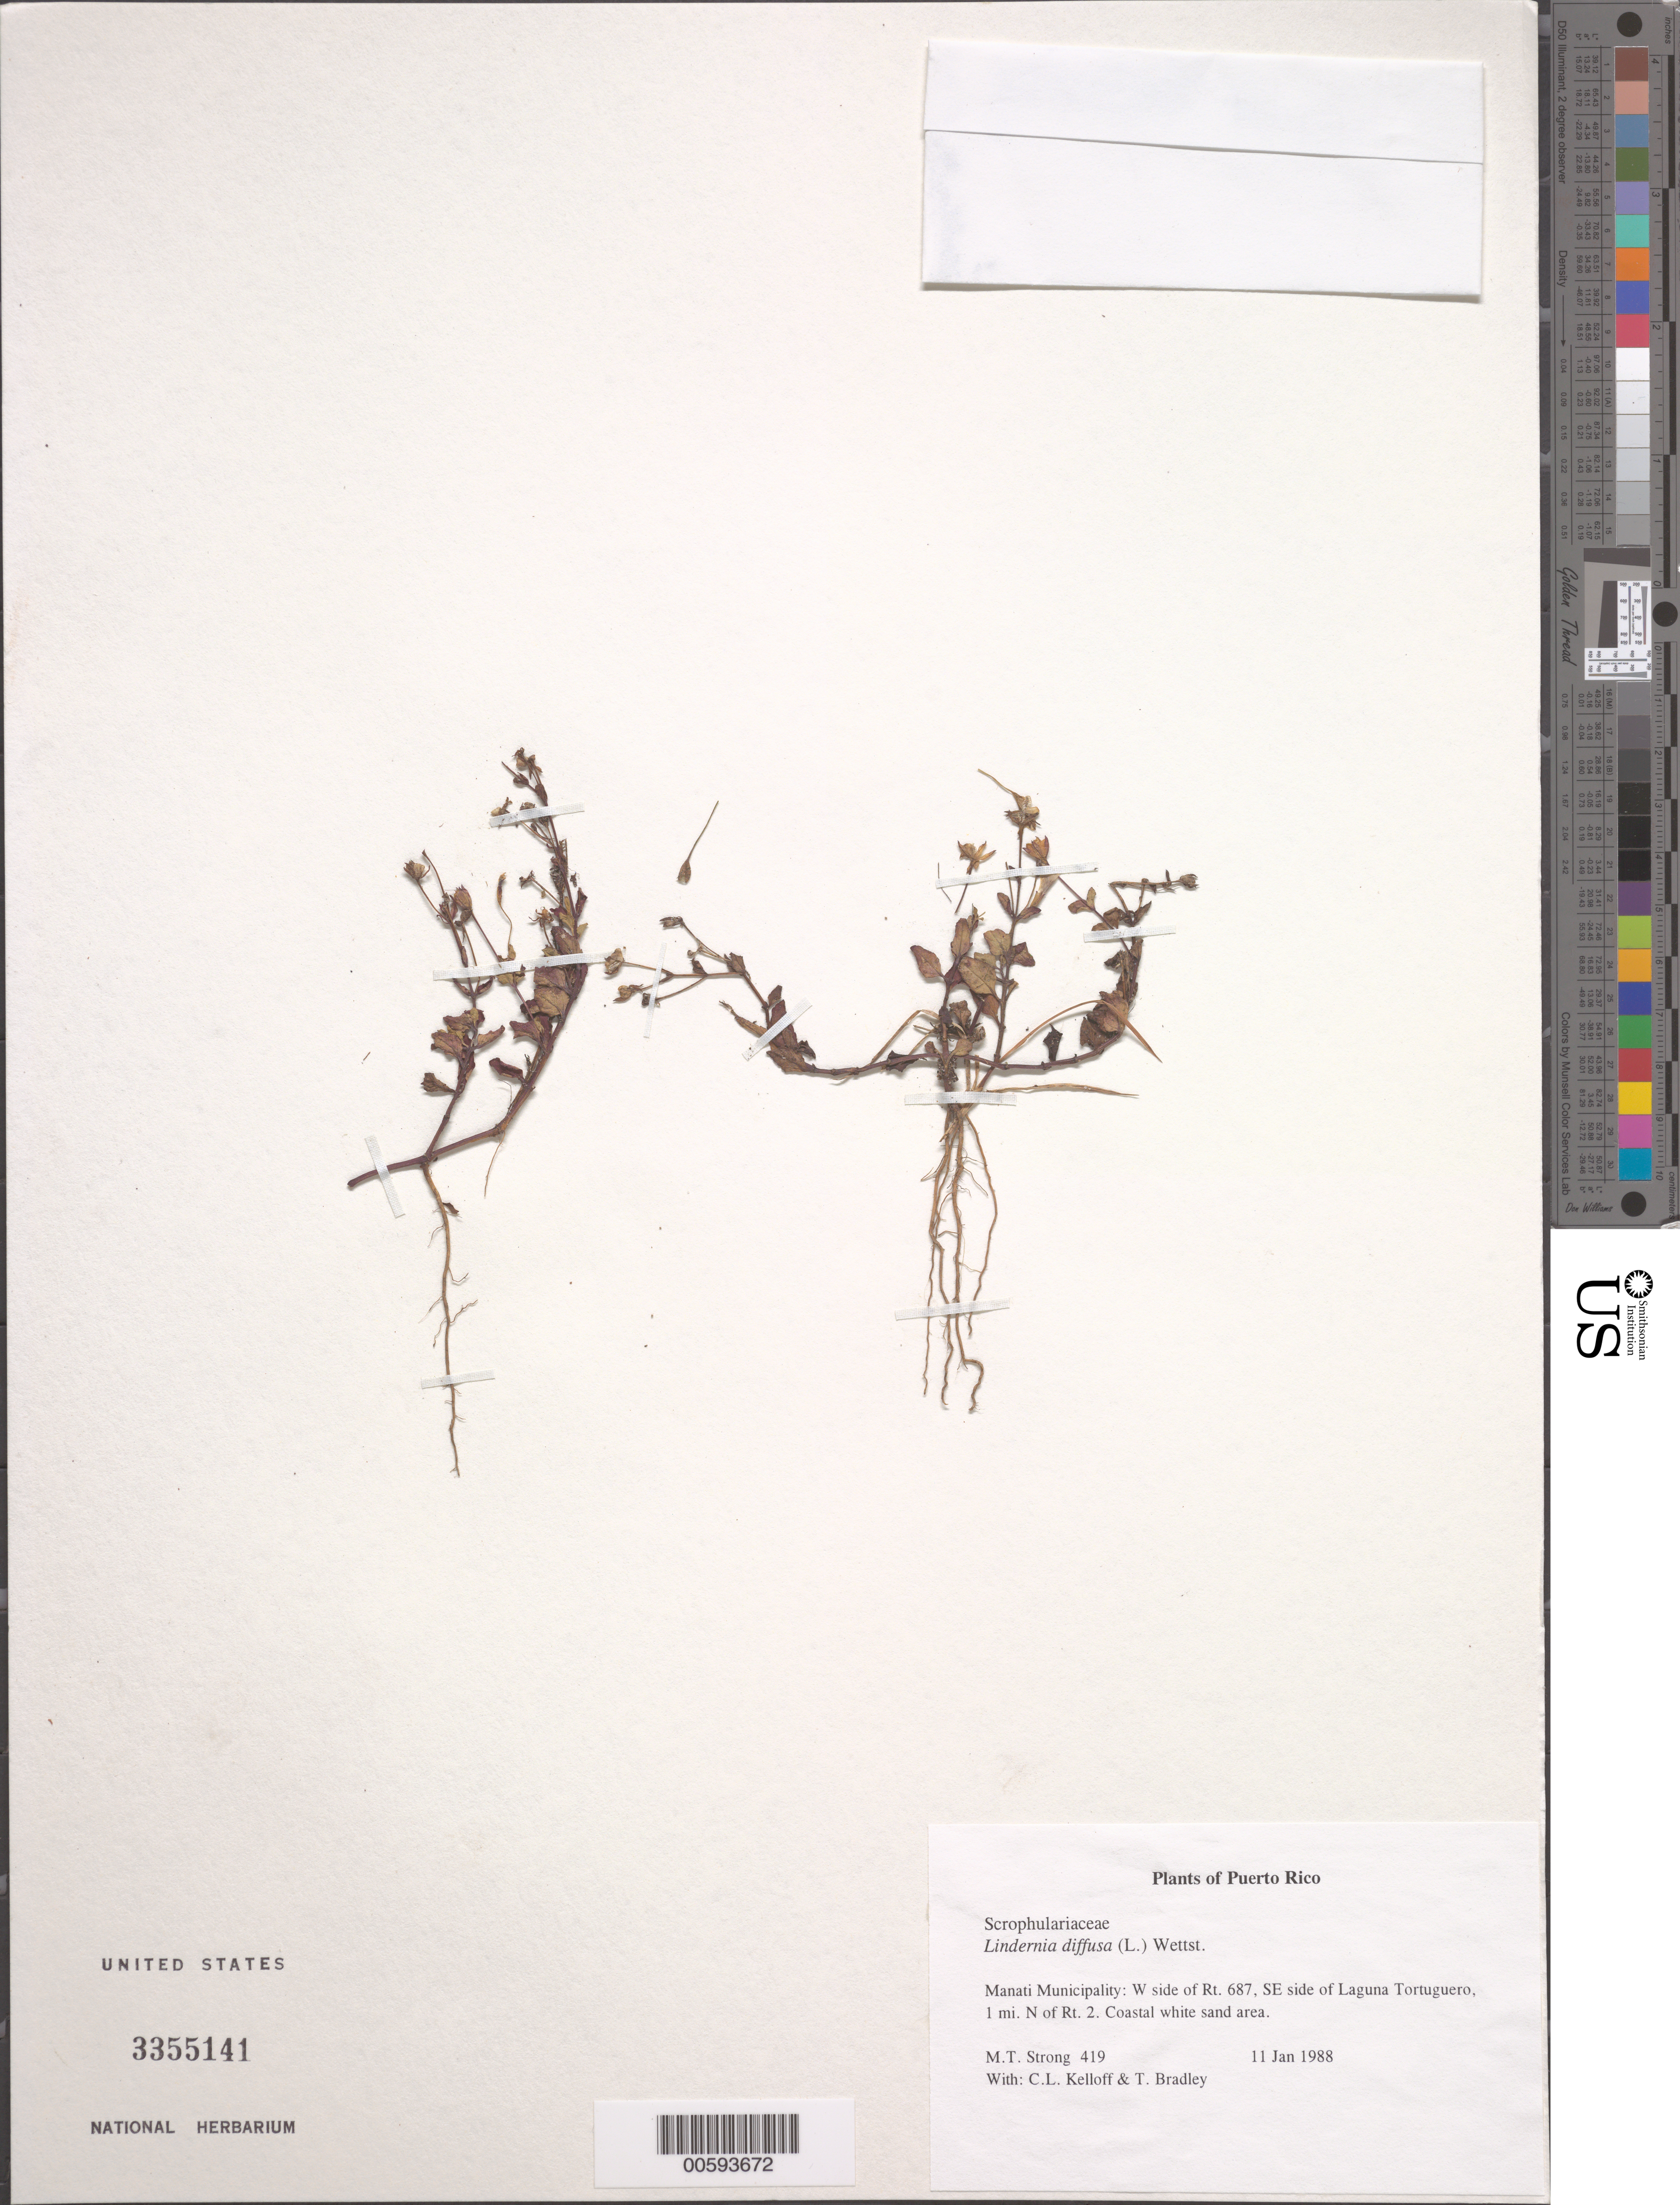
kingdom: Plantae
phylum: Tracheophyta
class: Magnoliopsida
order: Lamiales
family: Linderniaceae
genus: Lindernia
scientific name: Lindernia diffusa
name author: (L.) Wettst.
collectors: M. T. Strong, C. L. Kelloff & T. Bradley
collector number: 419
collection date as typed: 11 Jan 1988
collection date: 1988-01-11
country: Puerto Rico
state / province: Manatí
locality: Manati Municipality: W side of Rt. 687, SE side of Laguna Tortuguero, 1 mi. N of Rt. 2.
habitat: Coastal white sand area.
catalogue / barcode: US 3355141